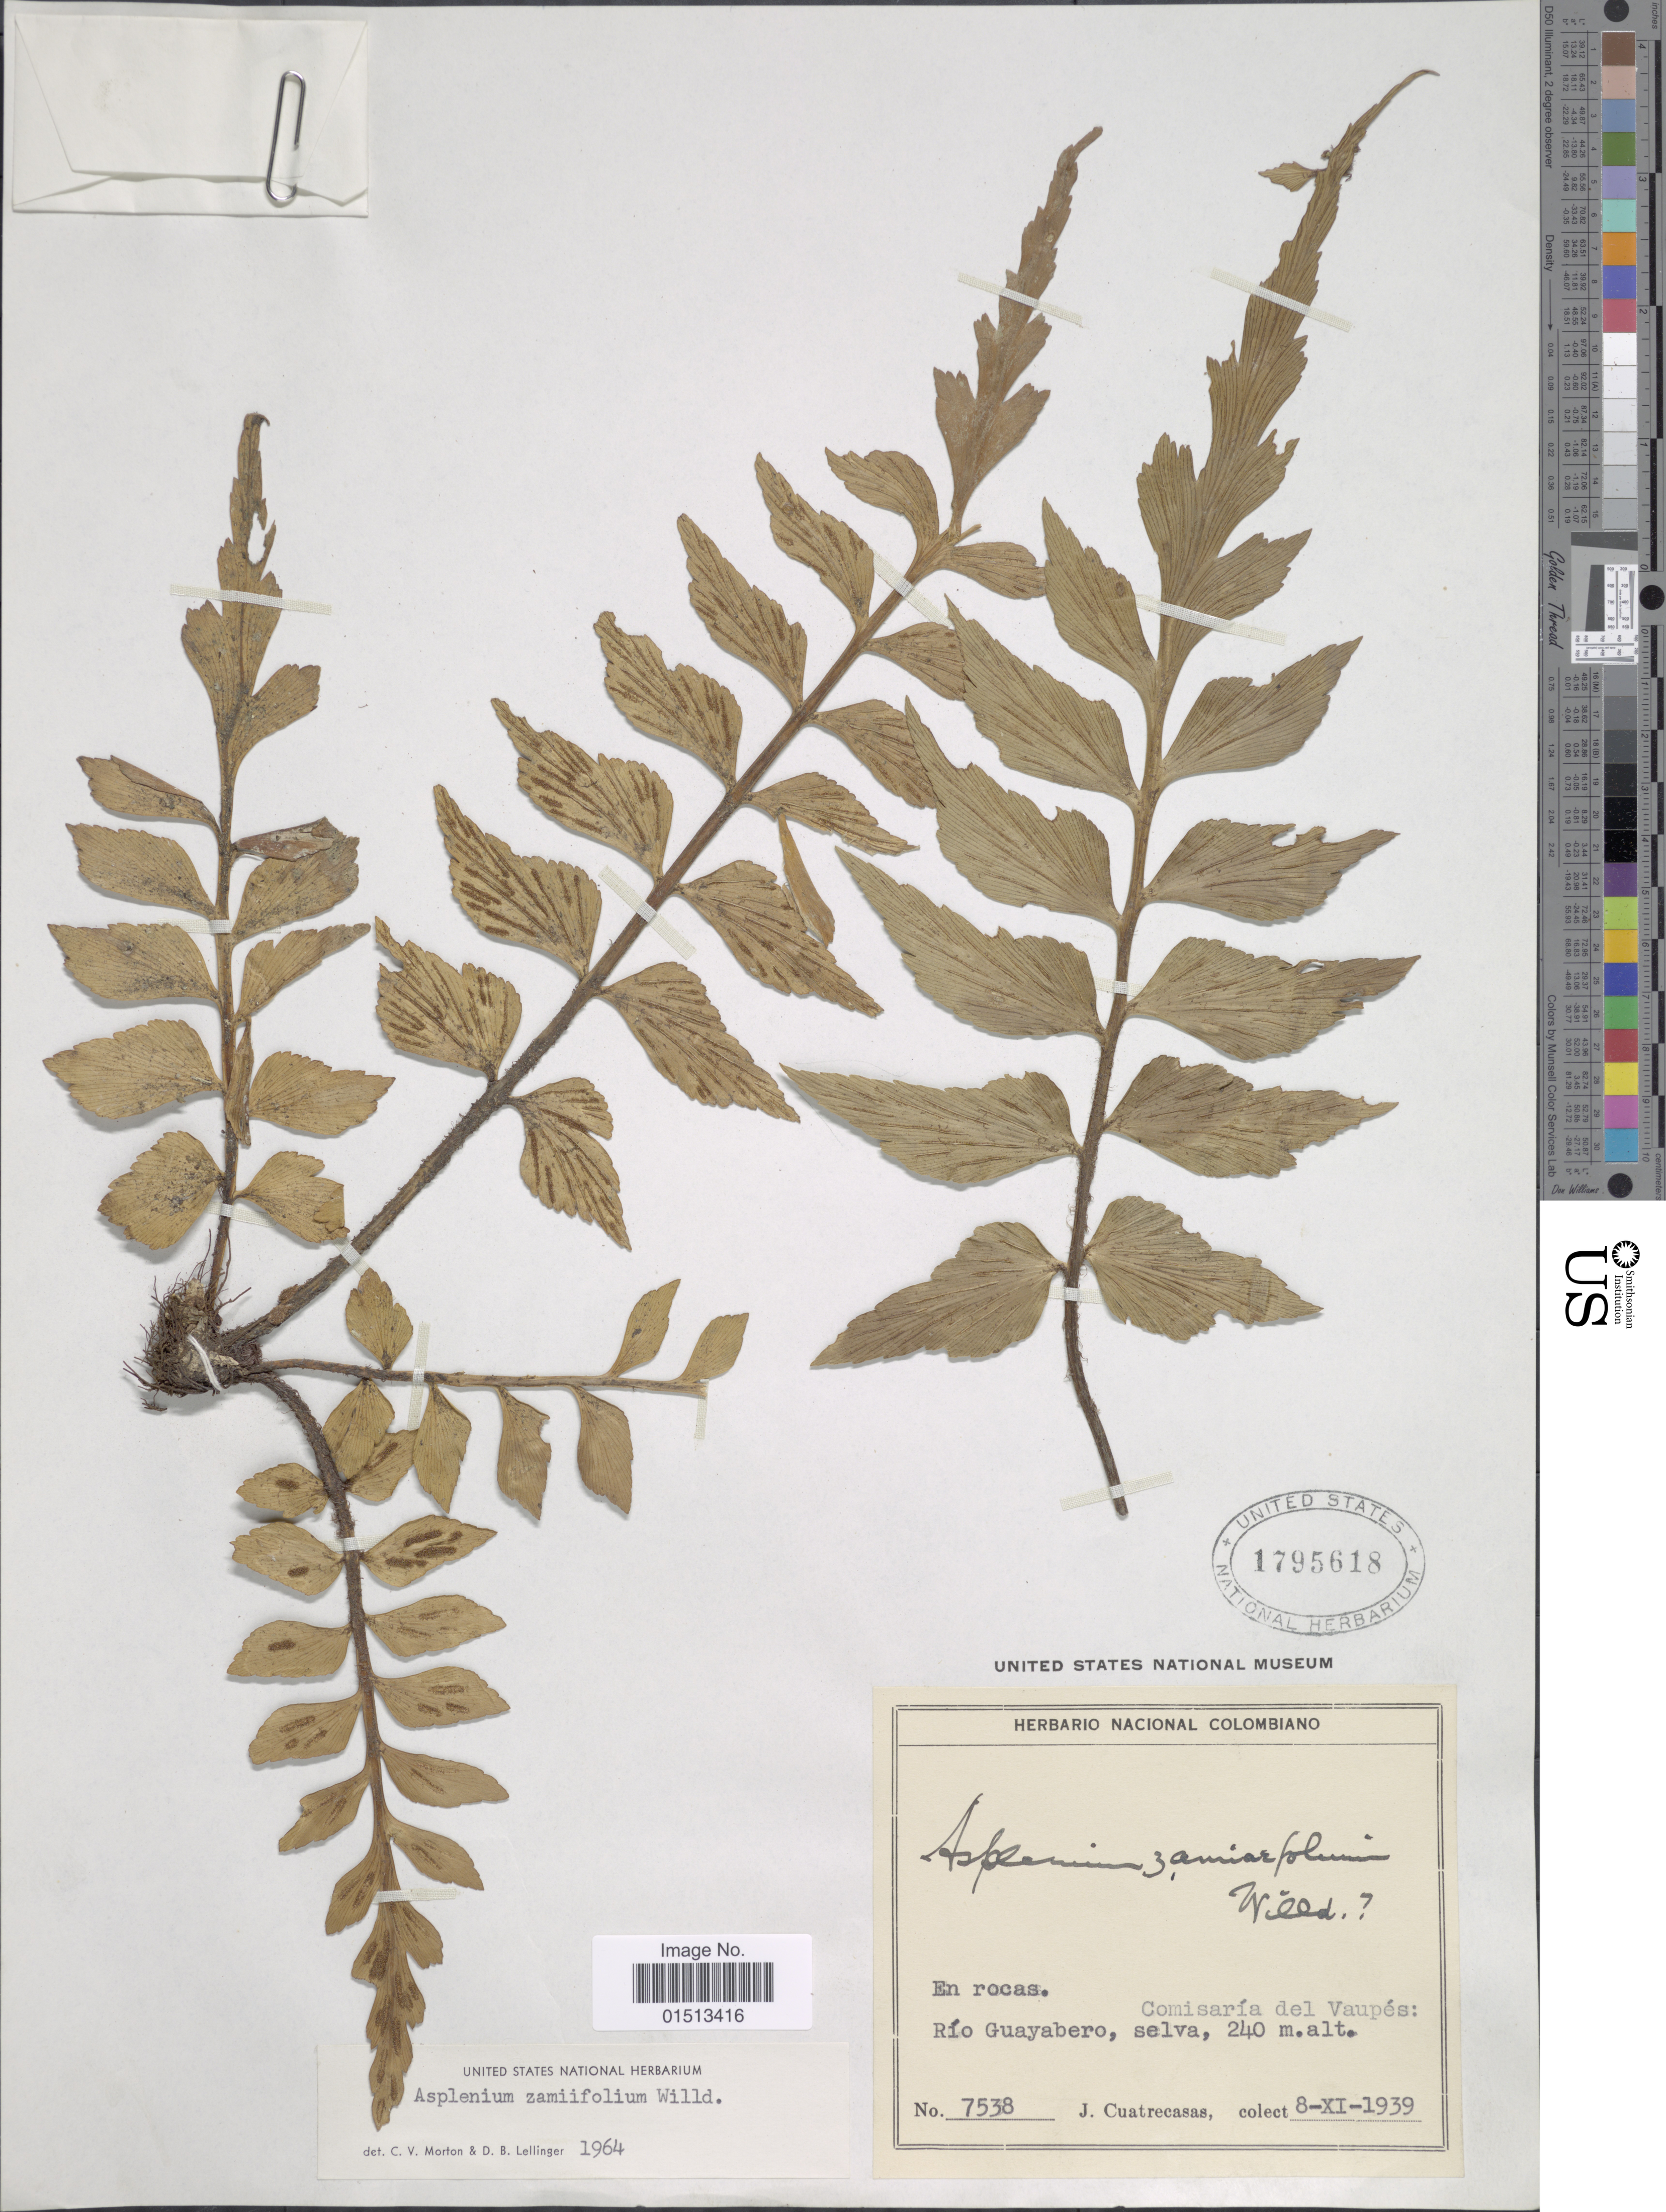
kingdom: Plantae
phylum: Tracheophyta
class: Polypodiopsida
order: Polypodiales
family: Aspleniaceae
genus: Asplenium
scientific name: Asplenium zamiifolium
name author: Willd.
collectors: J. Cuatrecasas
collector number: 7538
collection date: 1939-11-08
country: Colombia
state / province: Vaupés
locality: En rocas, Comisaría del Vaupes: Rio Guayabero, selva.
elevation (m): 240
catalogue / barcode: US 1795618